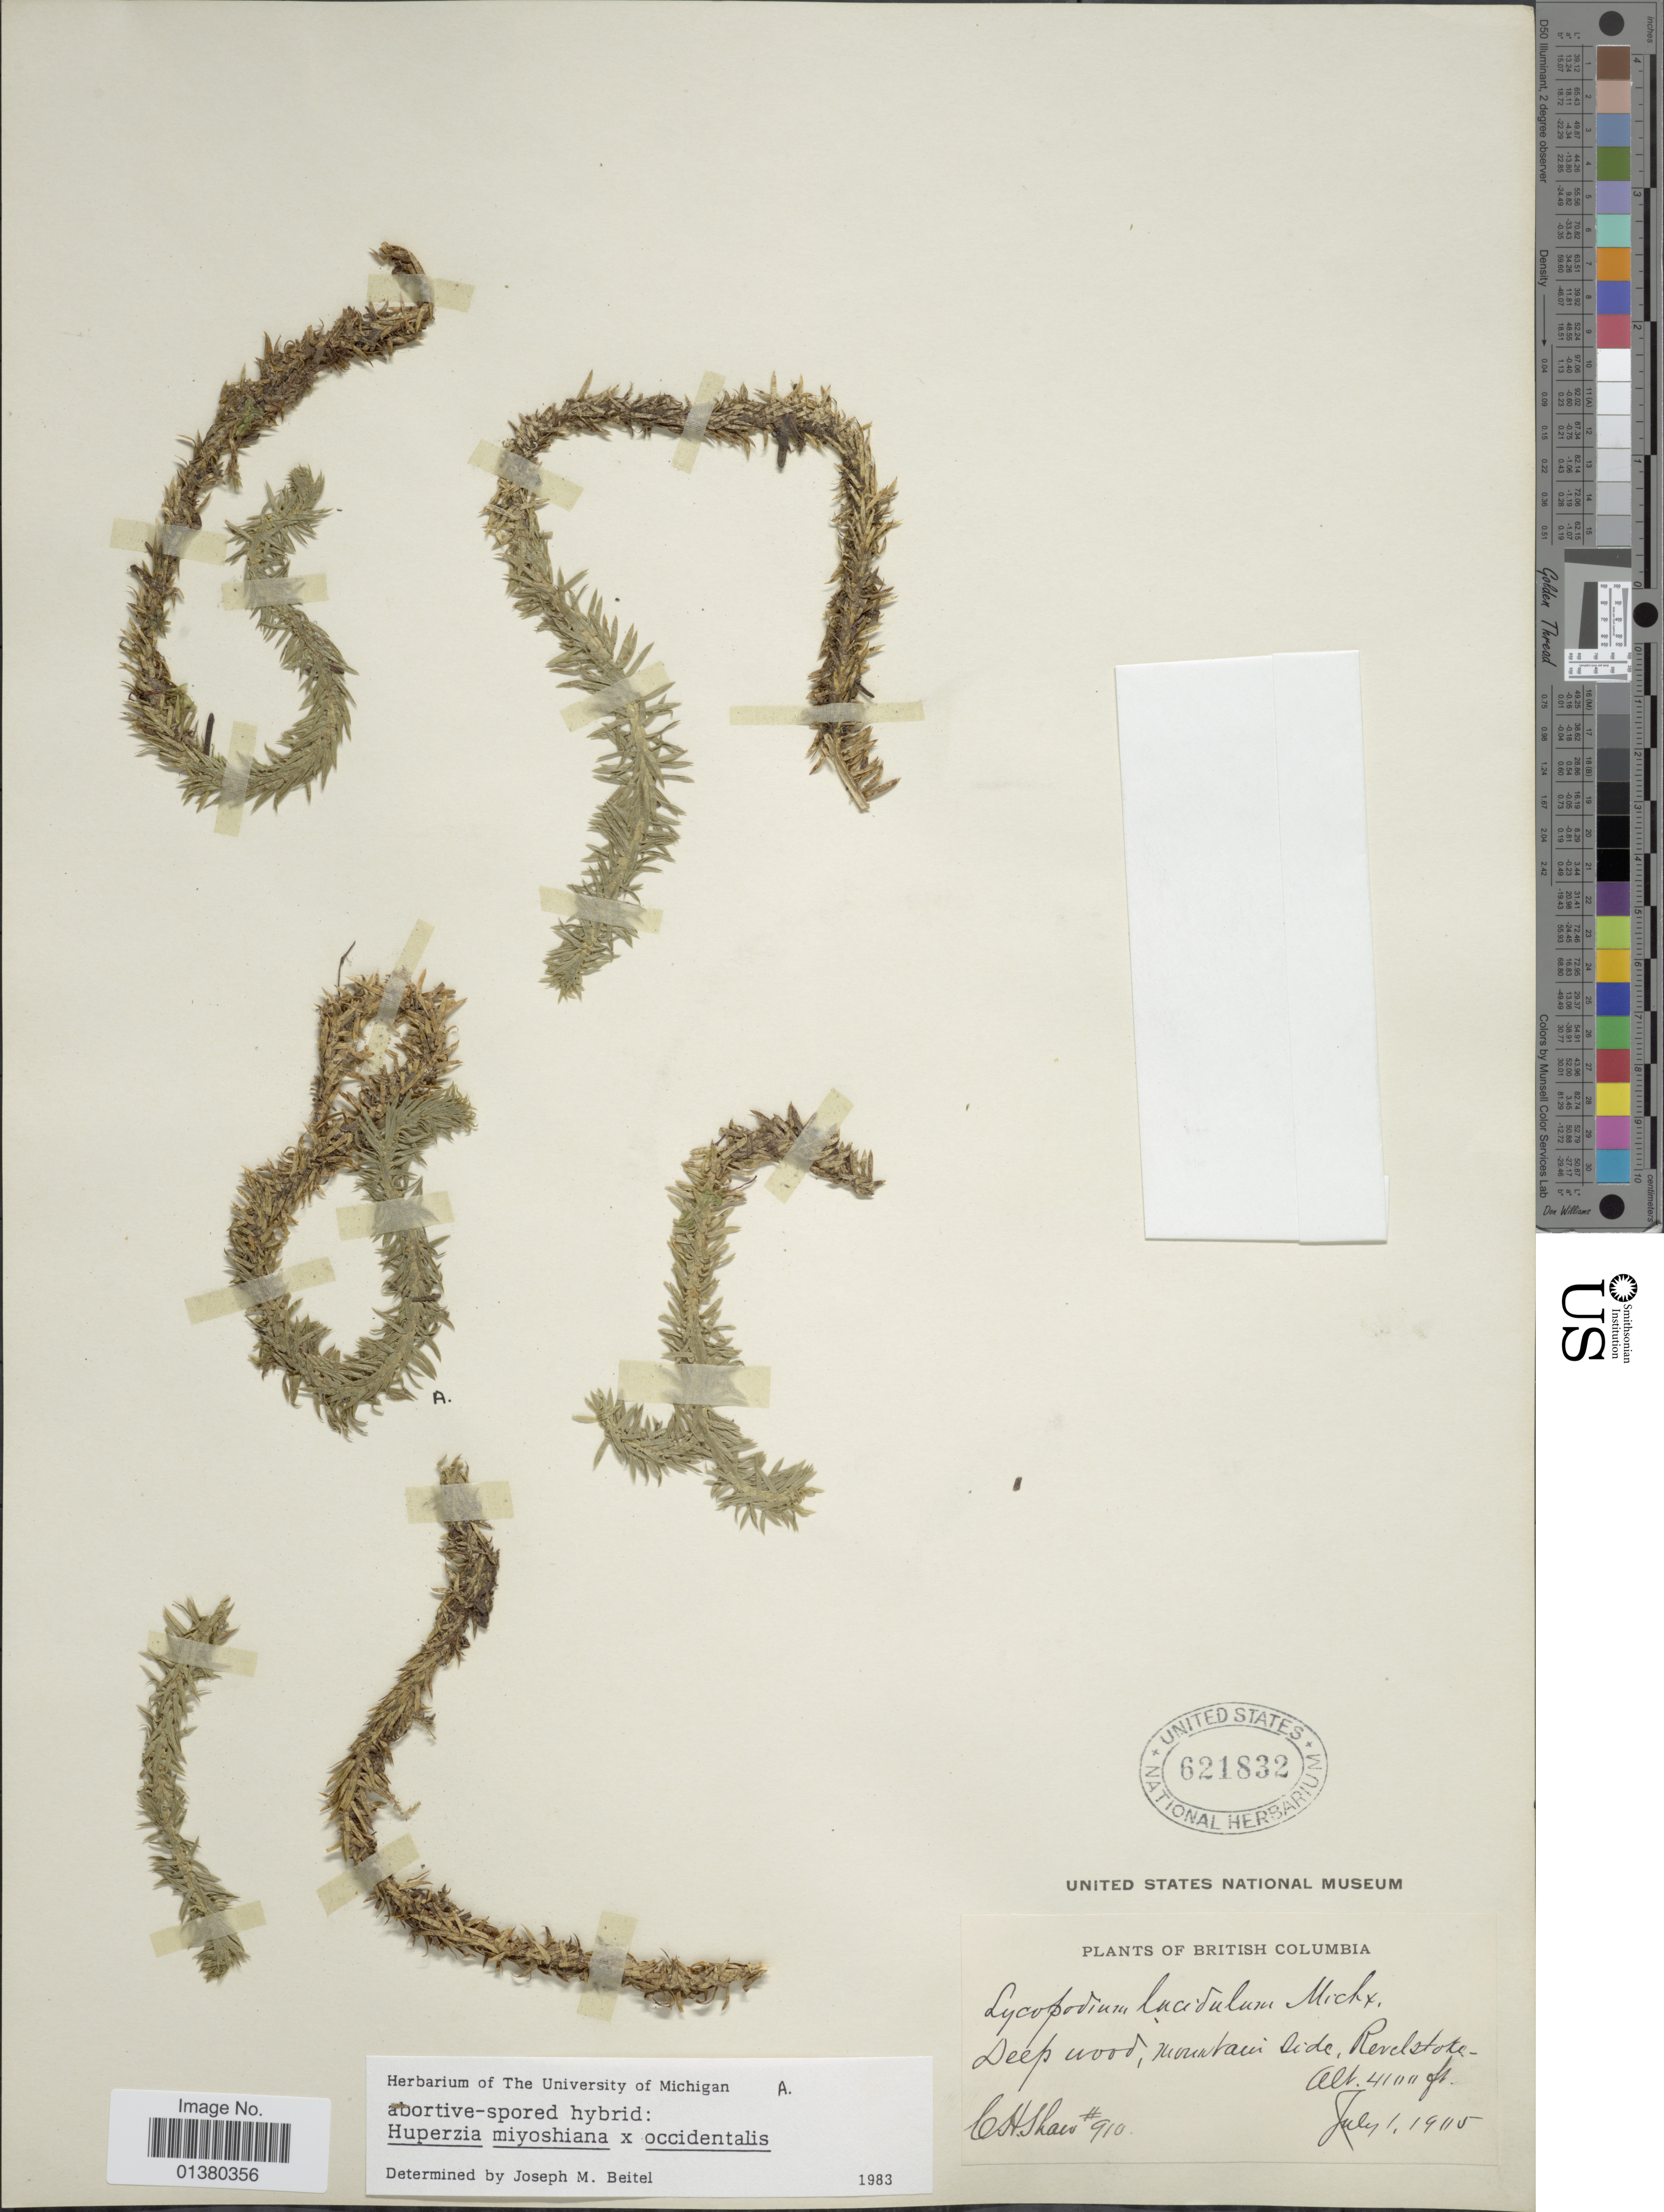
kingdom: Plantae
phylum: Tracheophyta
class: Lycopodiopsida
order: Lycopodiales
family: Lycopodiaceae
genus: Huperzia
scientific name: Huperzia miyoshiana x H. occidentalis (Clute) Kartesz & Gandhi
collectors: C. H. Shaw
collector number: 910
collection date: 1905-07-01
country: Canada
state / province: British Columbia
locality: Deep wood, mountain side Revelstate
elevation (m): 1250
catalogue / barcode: US 621832